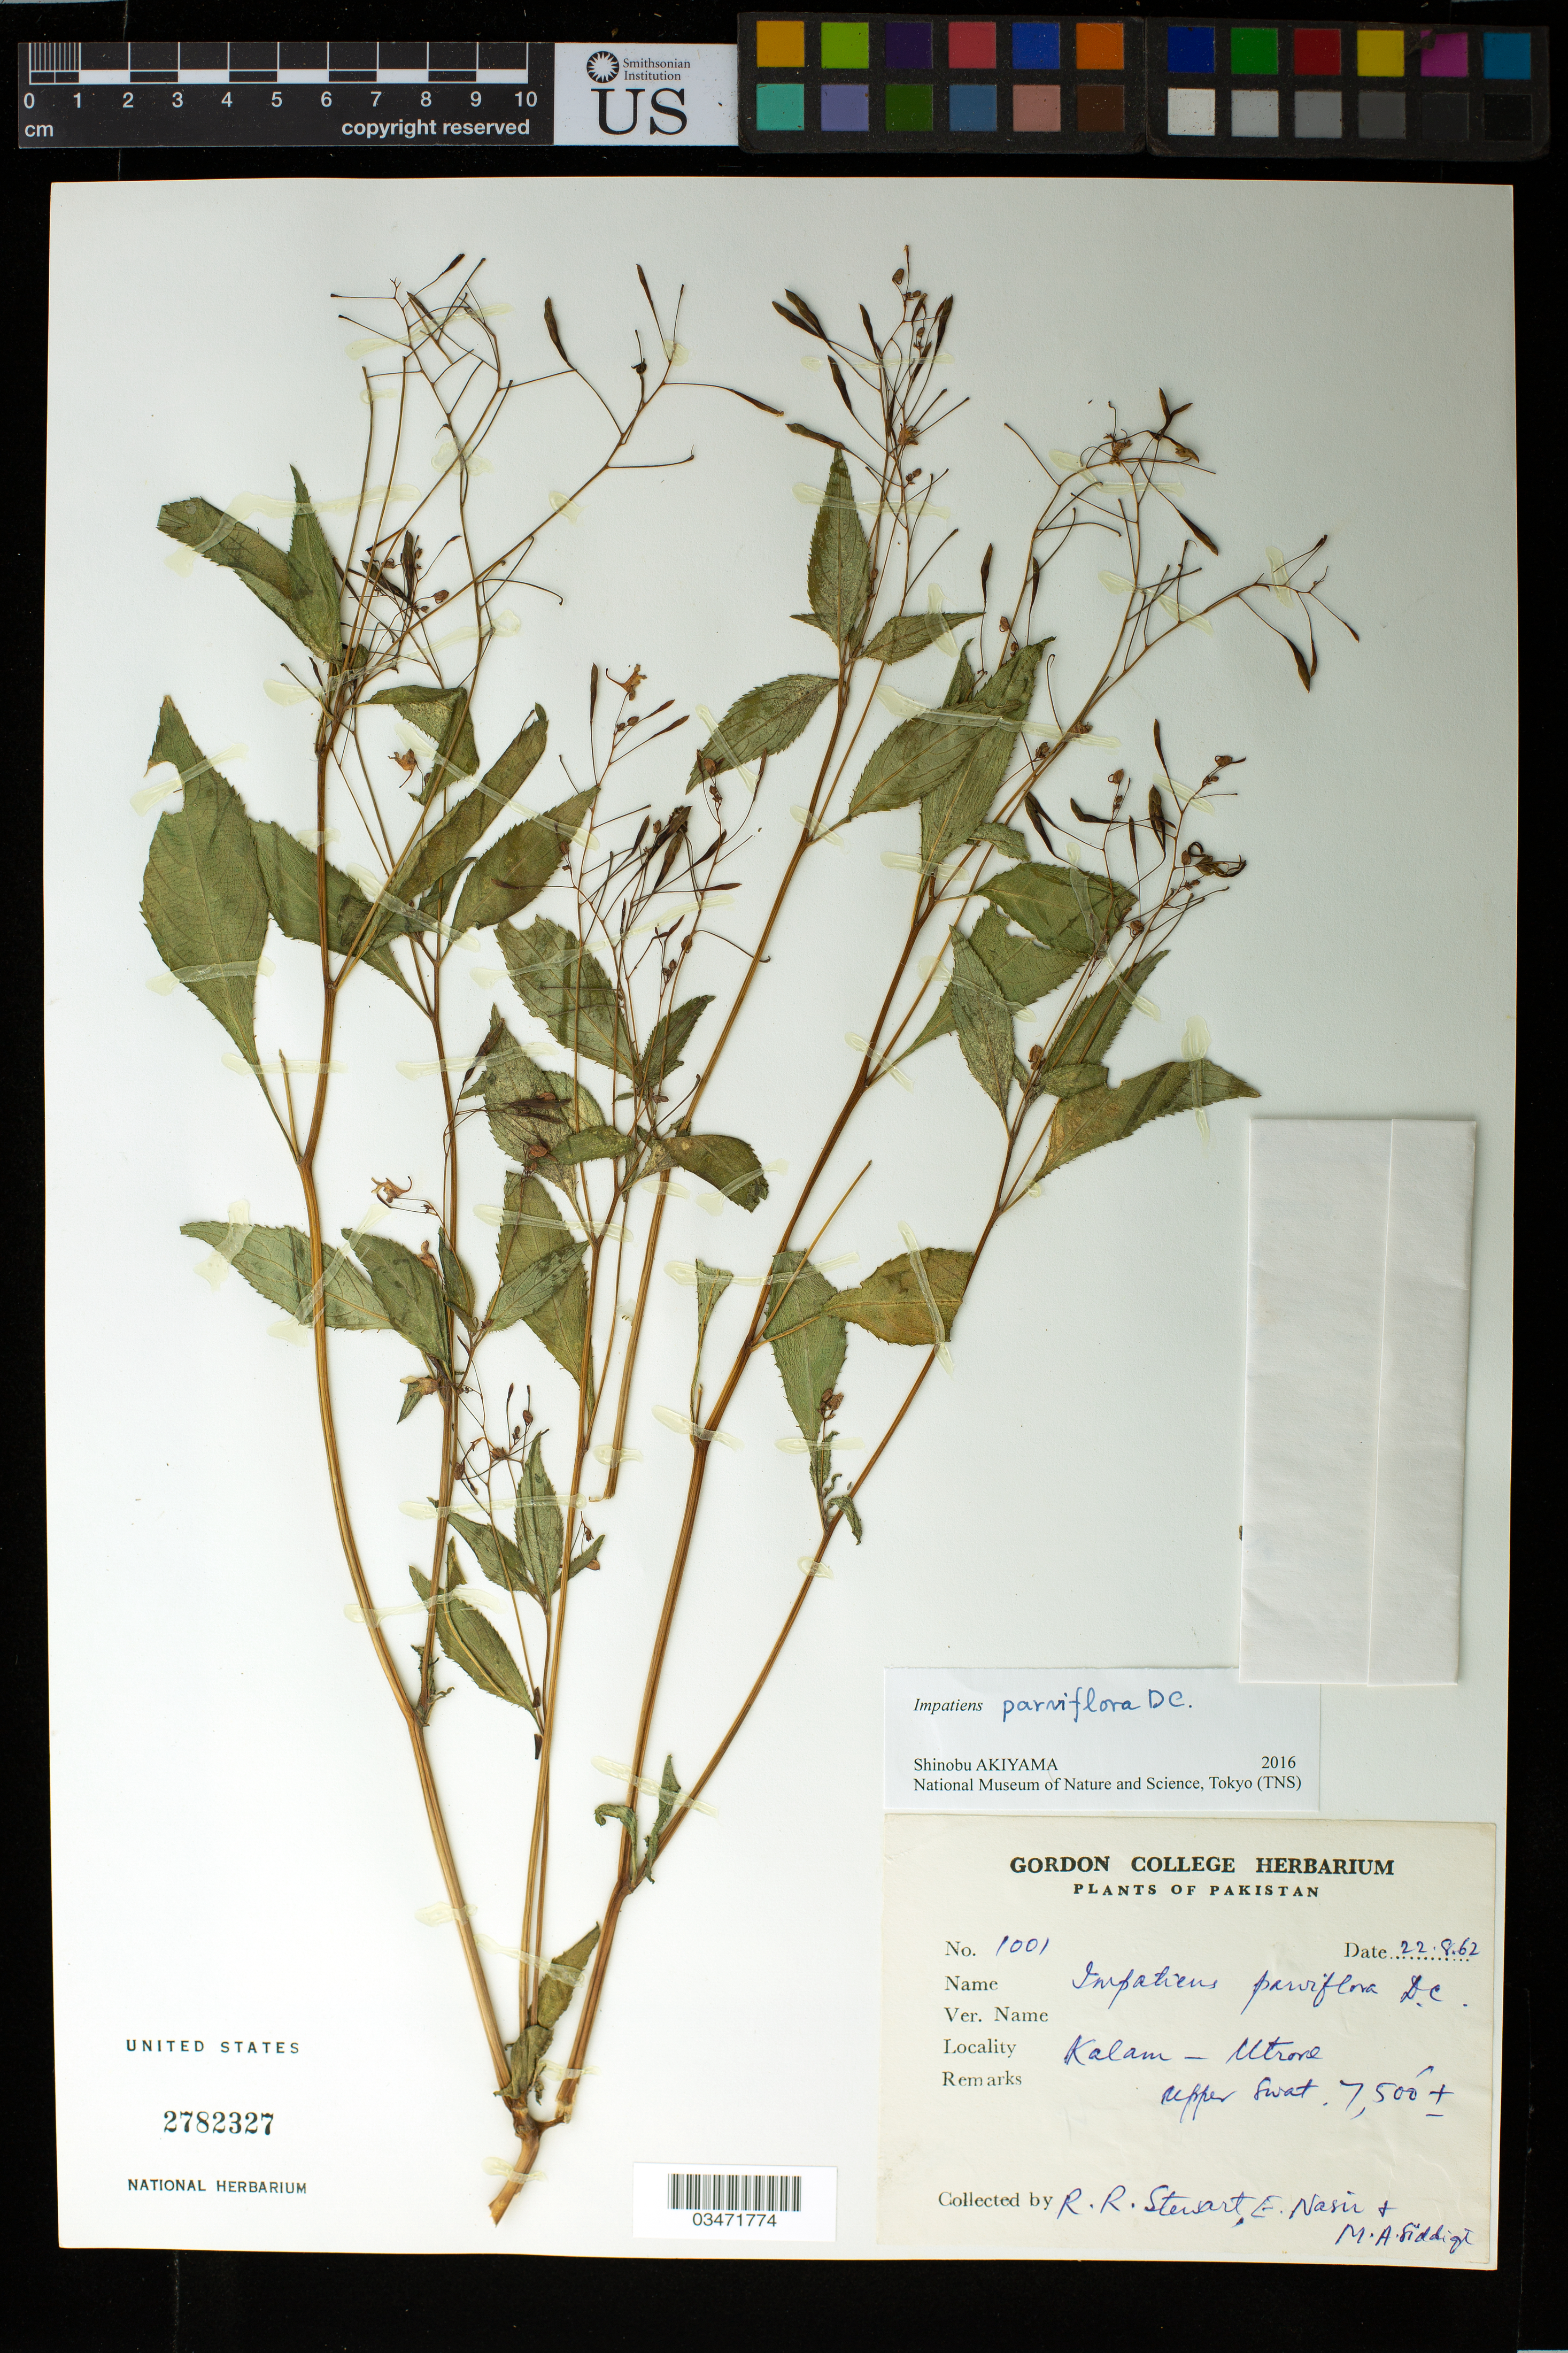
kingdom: Plantae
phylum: Tracheophyta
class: Magnoliopsida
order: Ericales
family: Balsaminaceae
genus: Impatiens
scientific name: Impatiens parviflora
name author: DC.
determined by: Akiyama, Shinobu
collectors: R. R. Stewart, E. Nasir & M. Siddiqi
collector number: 1001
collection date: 1962-08-22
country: Pakistan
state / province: Kalam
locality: Kalam - Utrore. Upper Swat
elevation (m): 2286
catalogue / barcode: US 2782327